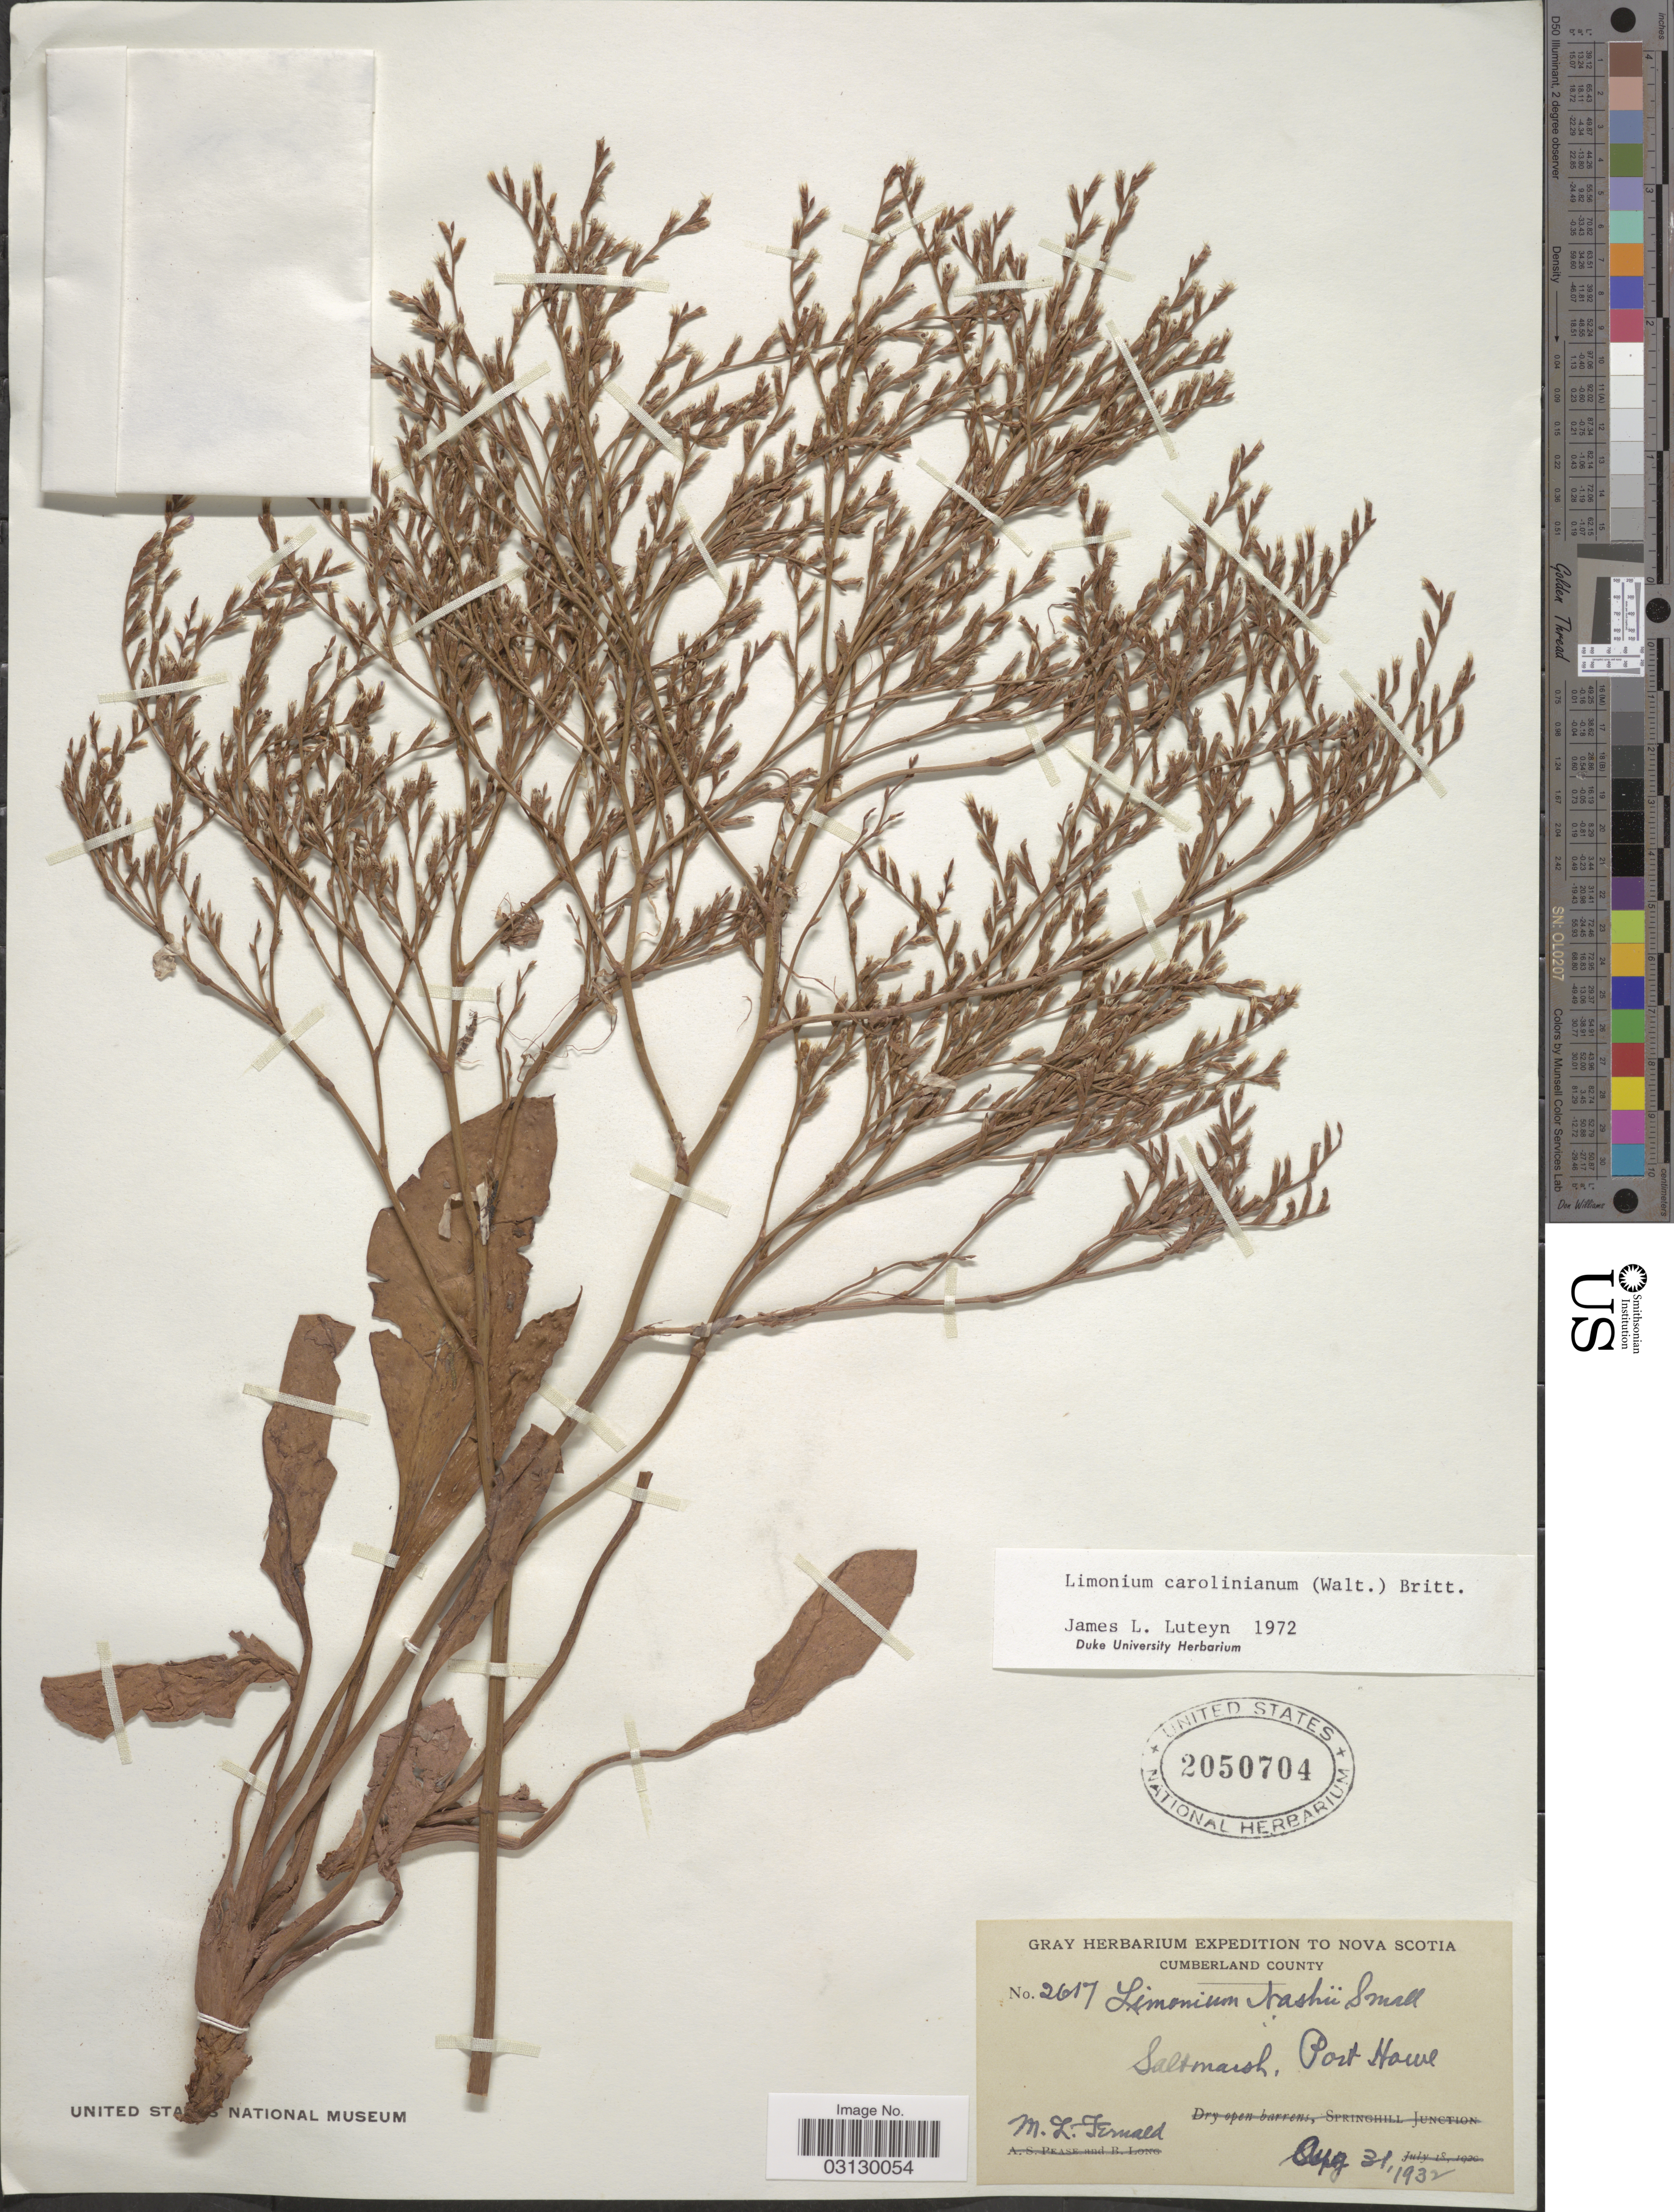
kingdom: Plantae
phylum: Tracheophyta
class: Magnoliopsida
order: Caryophyllales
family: Plumbaginaceae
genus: Limonium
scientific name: Limonium carolinianum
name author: (Walter) Britton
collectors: M. L. Fernald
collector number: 2617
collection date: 1932-08-31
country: Canada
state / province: Nova Scotia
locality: Cumberland County. Saltmarsh, Port Howe.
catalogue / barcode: US 2050704